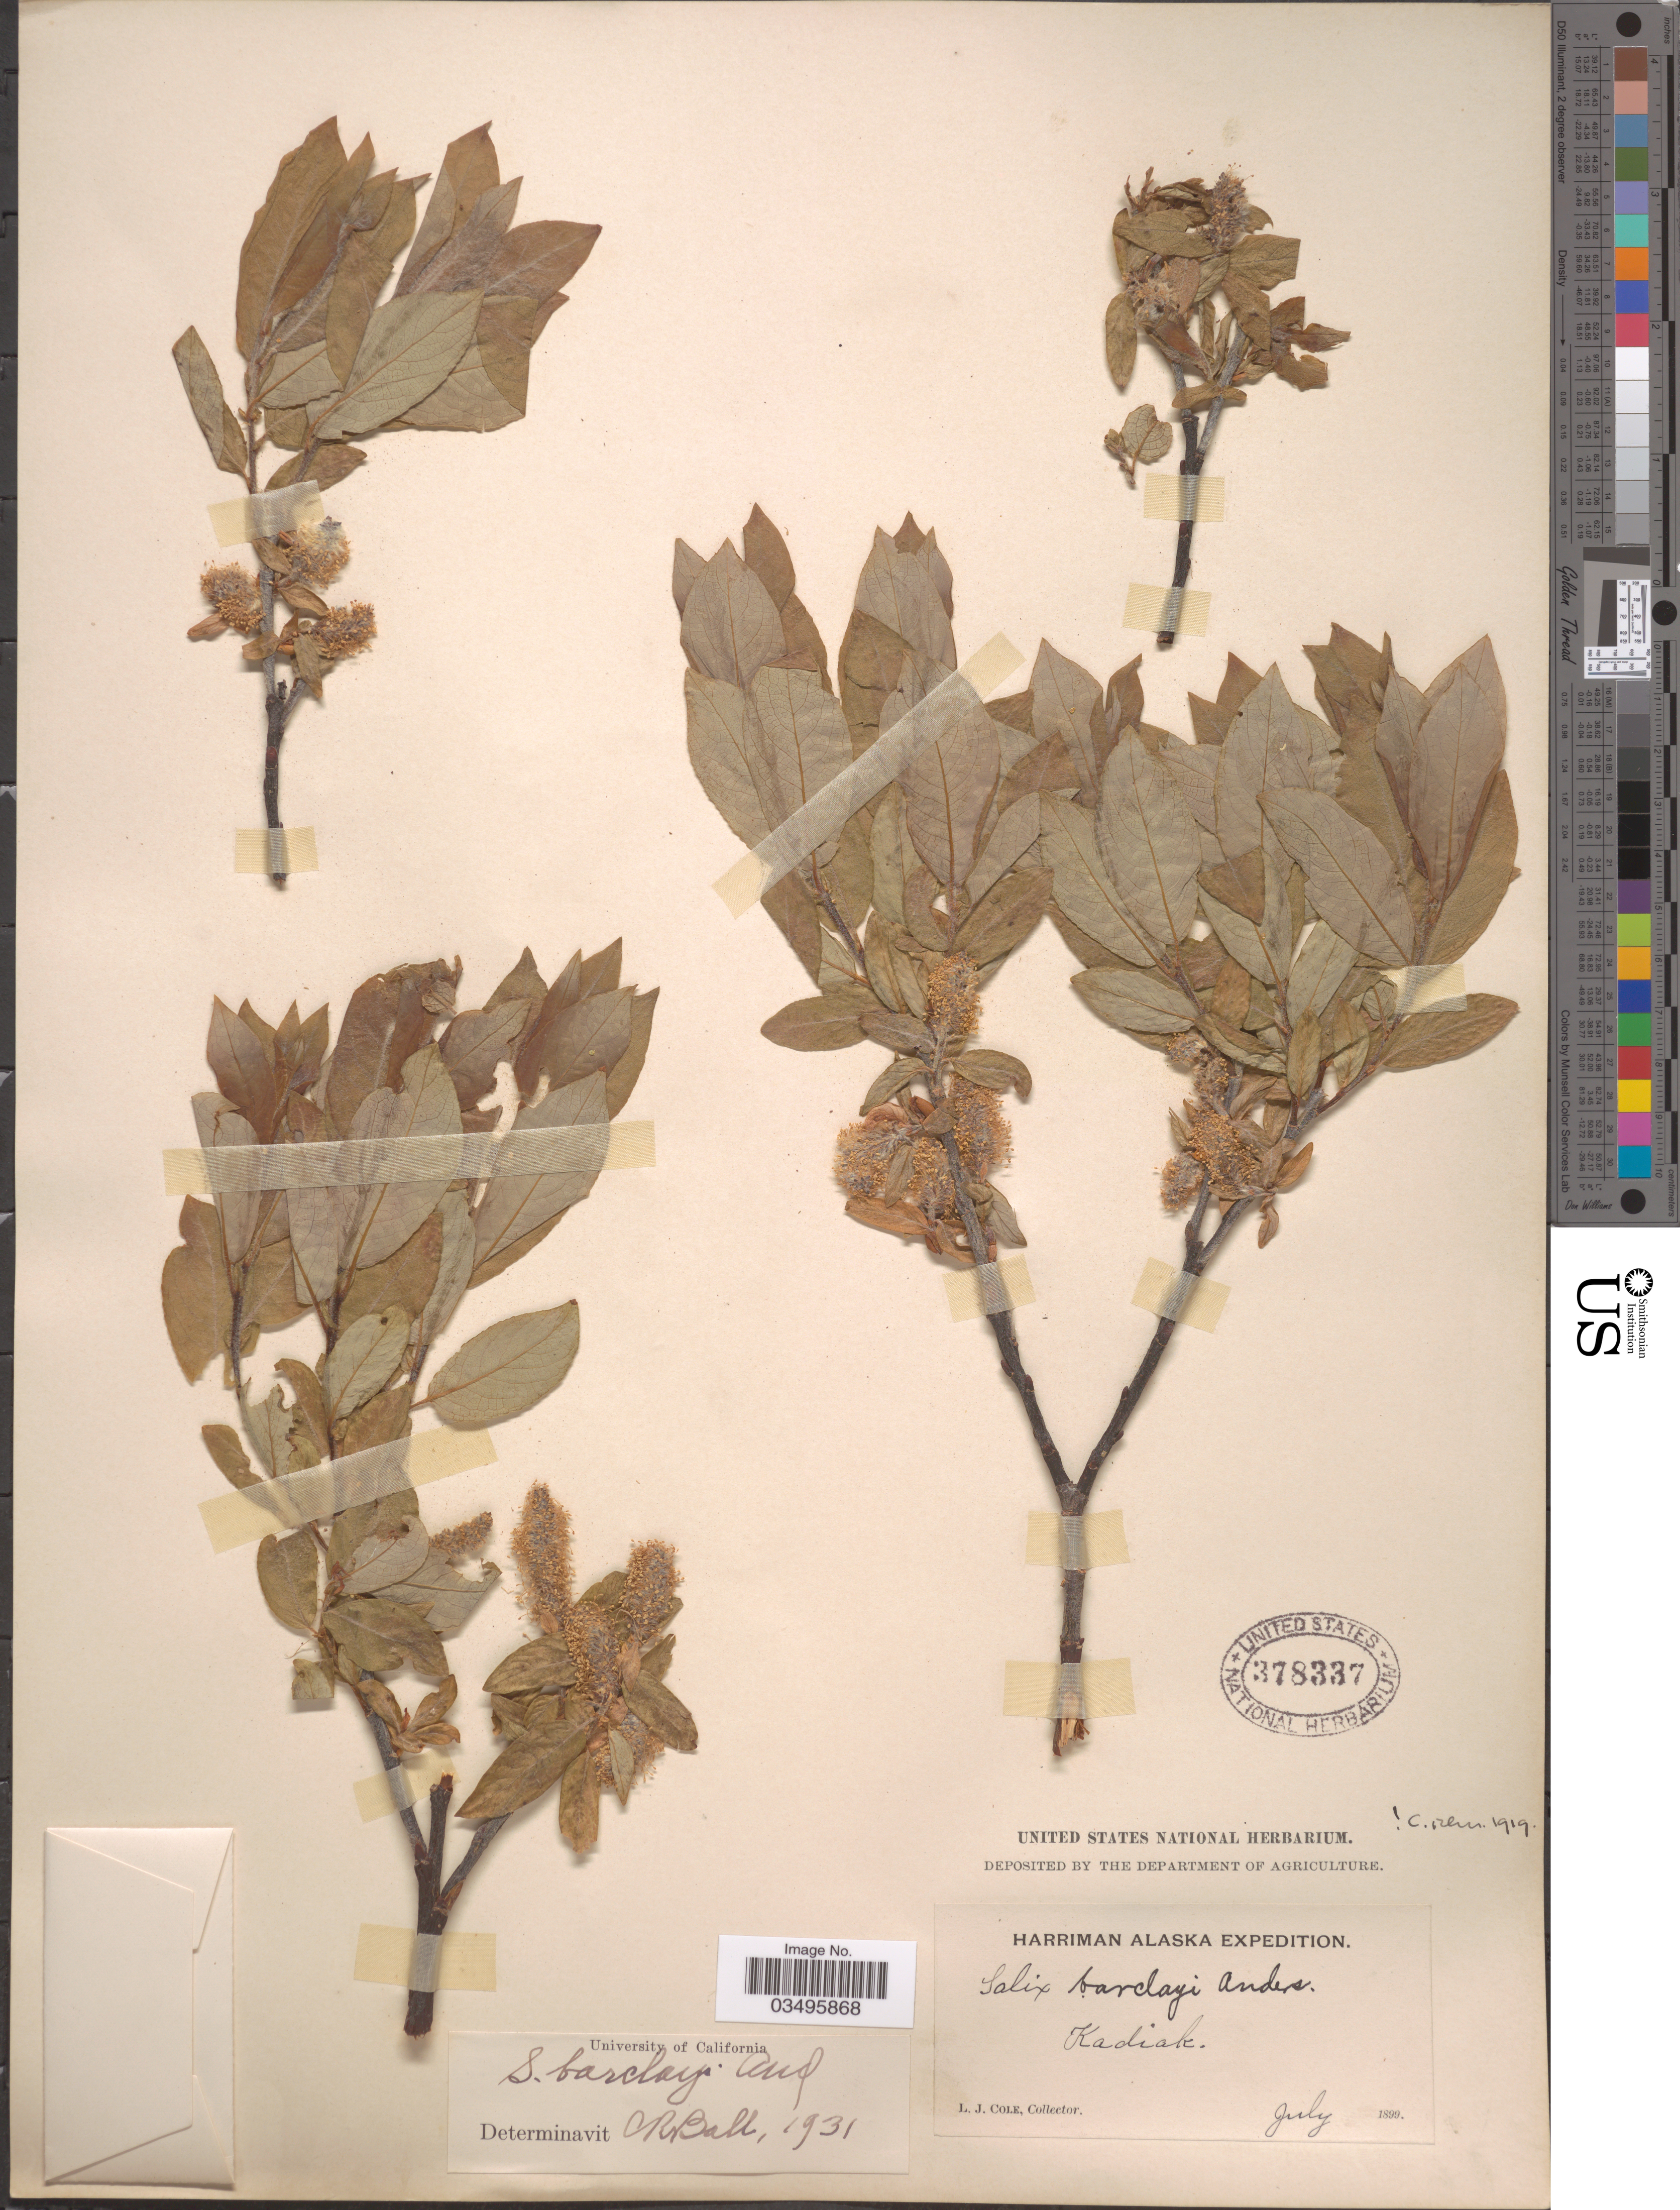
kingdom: Plantae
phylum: Tracheophyta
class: Magnoliopsida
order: Malpighiales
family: Salicaceae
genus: Salix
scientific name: Salix barclayi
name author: Andersson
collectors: L. Cole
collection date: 1899-07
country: United States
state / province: Alaska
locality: Kadiak.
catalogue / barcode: US 378337